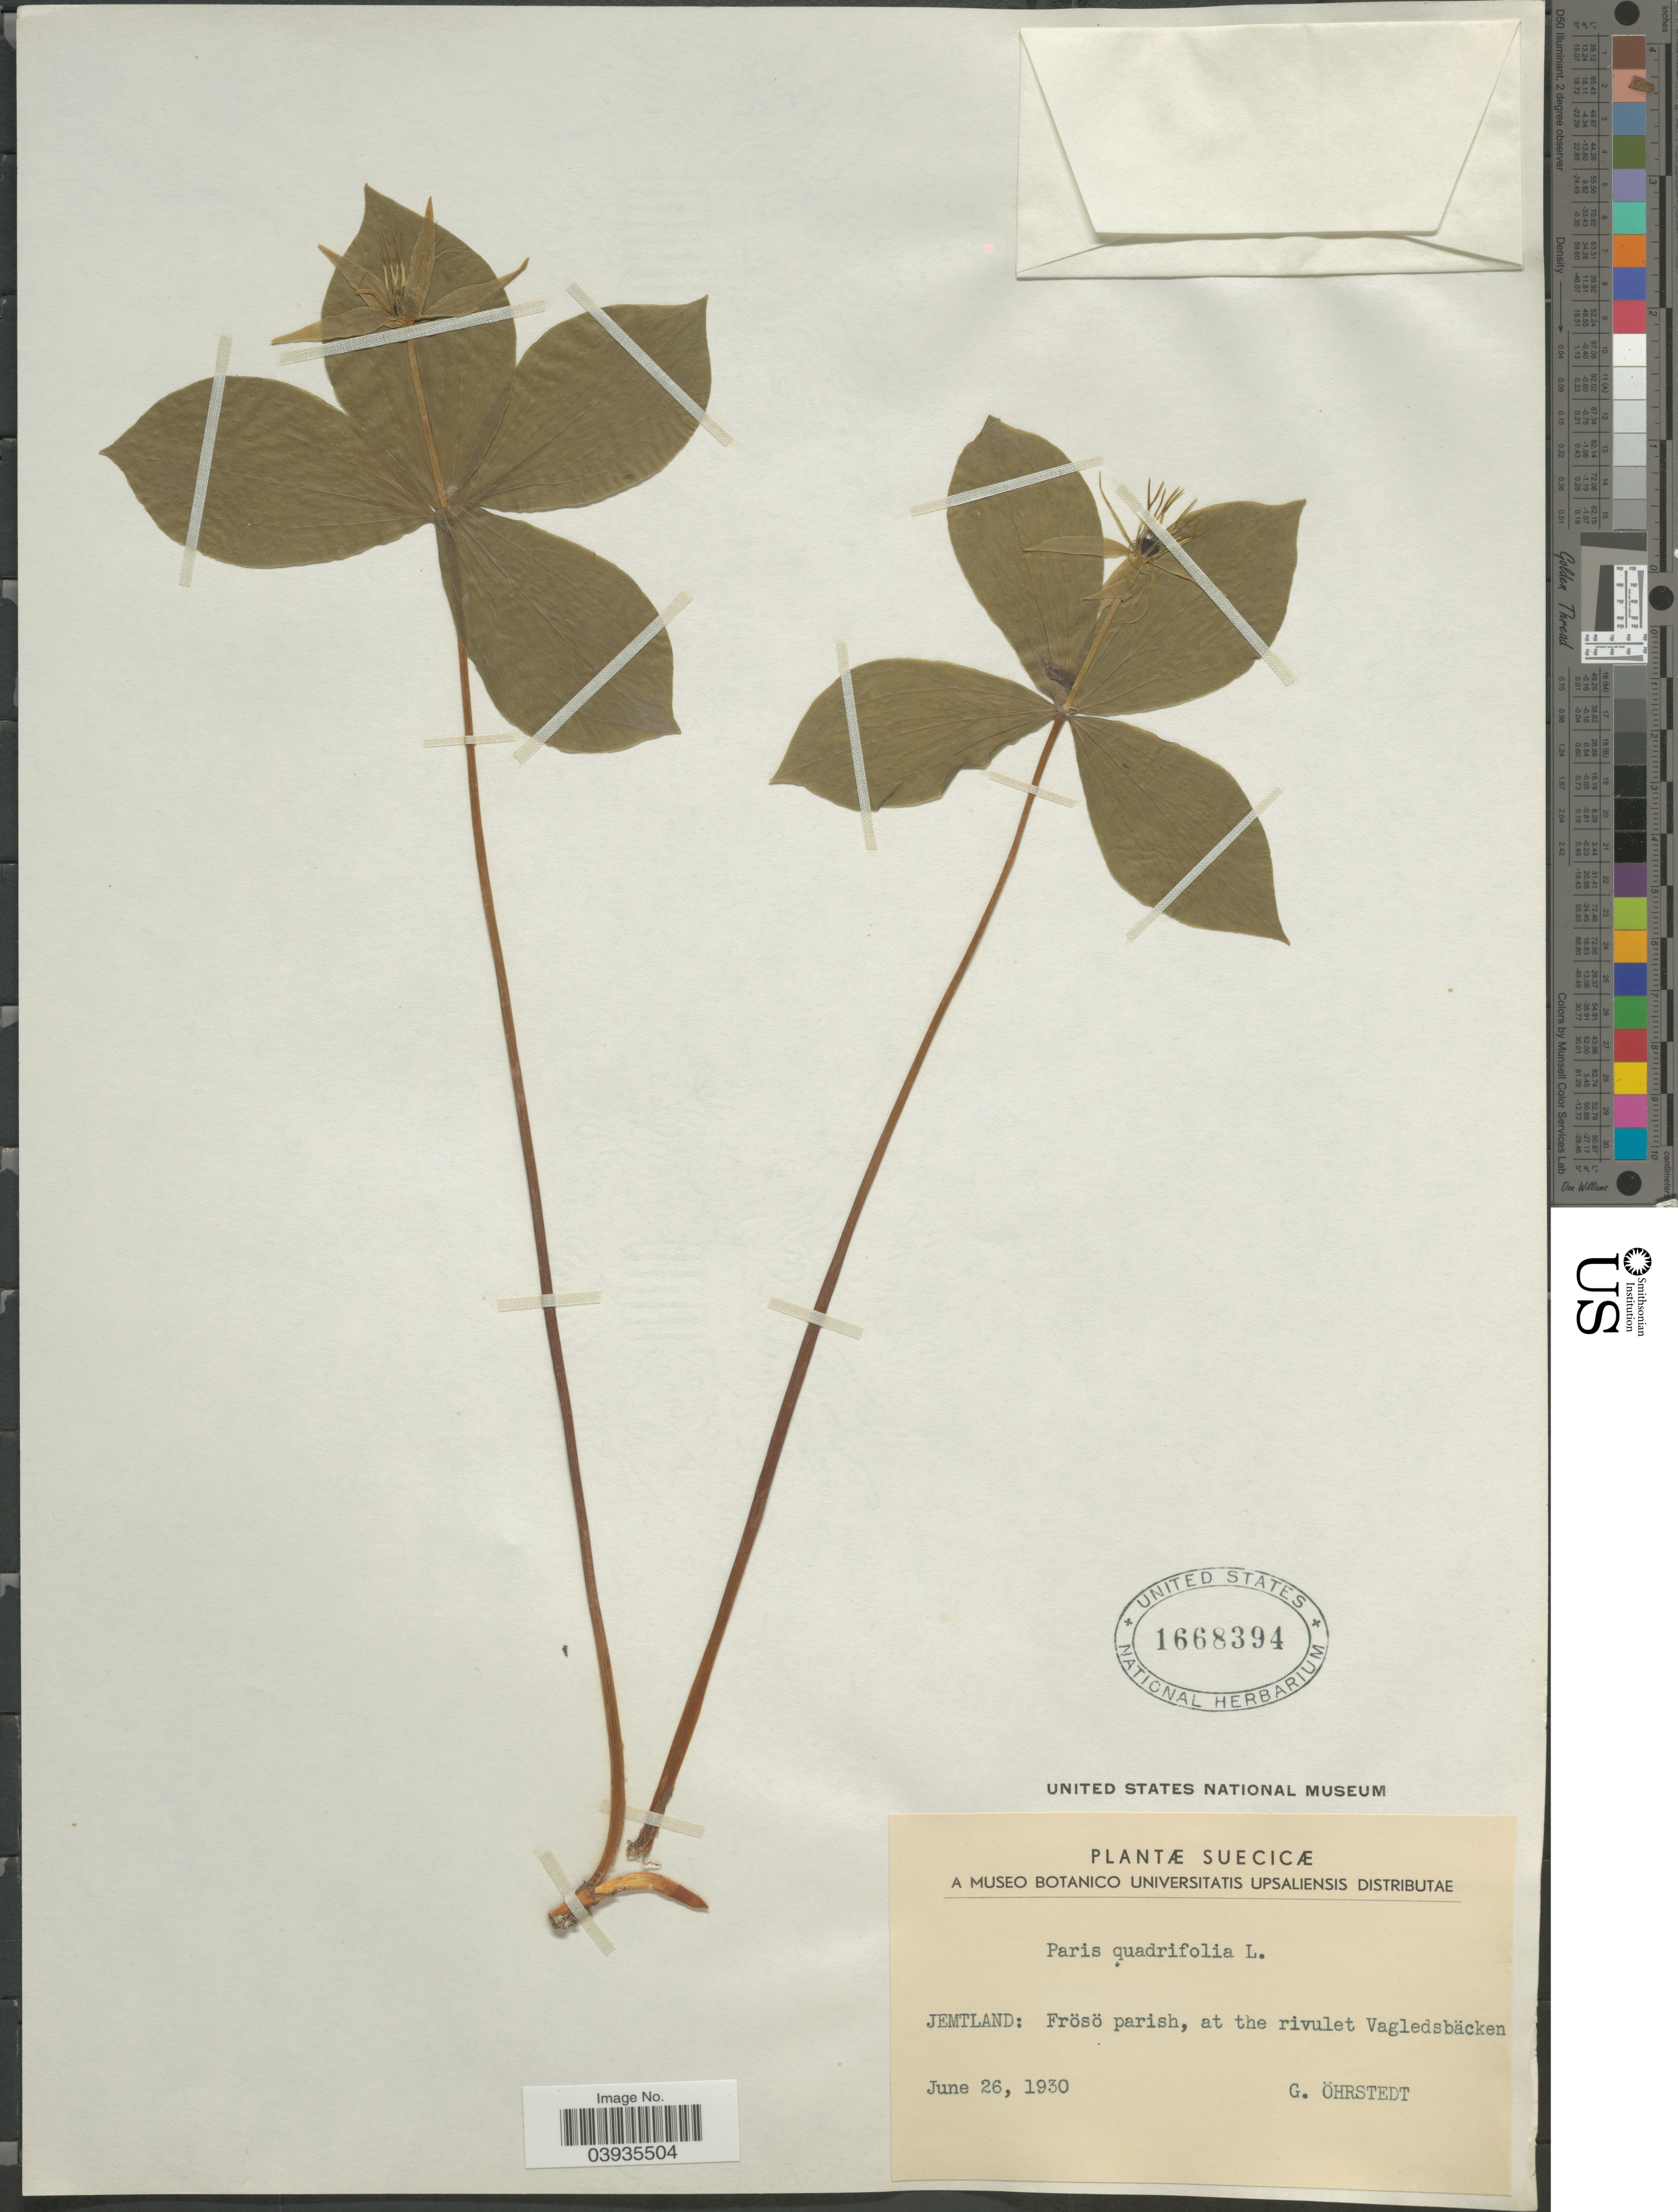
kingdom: Plantae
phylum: Tracheophyta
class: Liliopsida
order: Liliales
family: Melanthiaceae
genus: Paris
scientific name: Paris quadrifolia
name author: L.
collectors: G. Öhrstedt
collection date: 1930-06-26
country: Sweden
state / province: Jämtland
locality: Suecicæ. Jemtland: Frösö parish, at the rivulet Vagledsbäcken.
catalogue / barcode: US 1668394